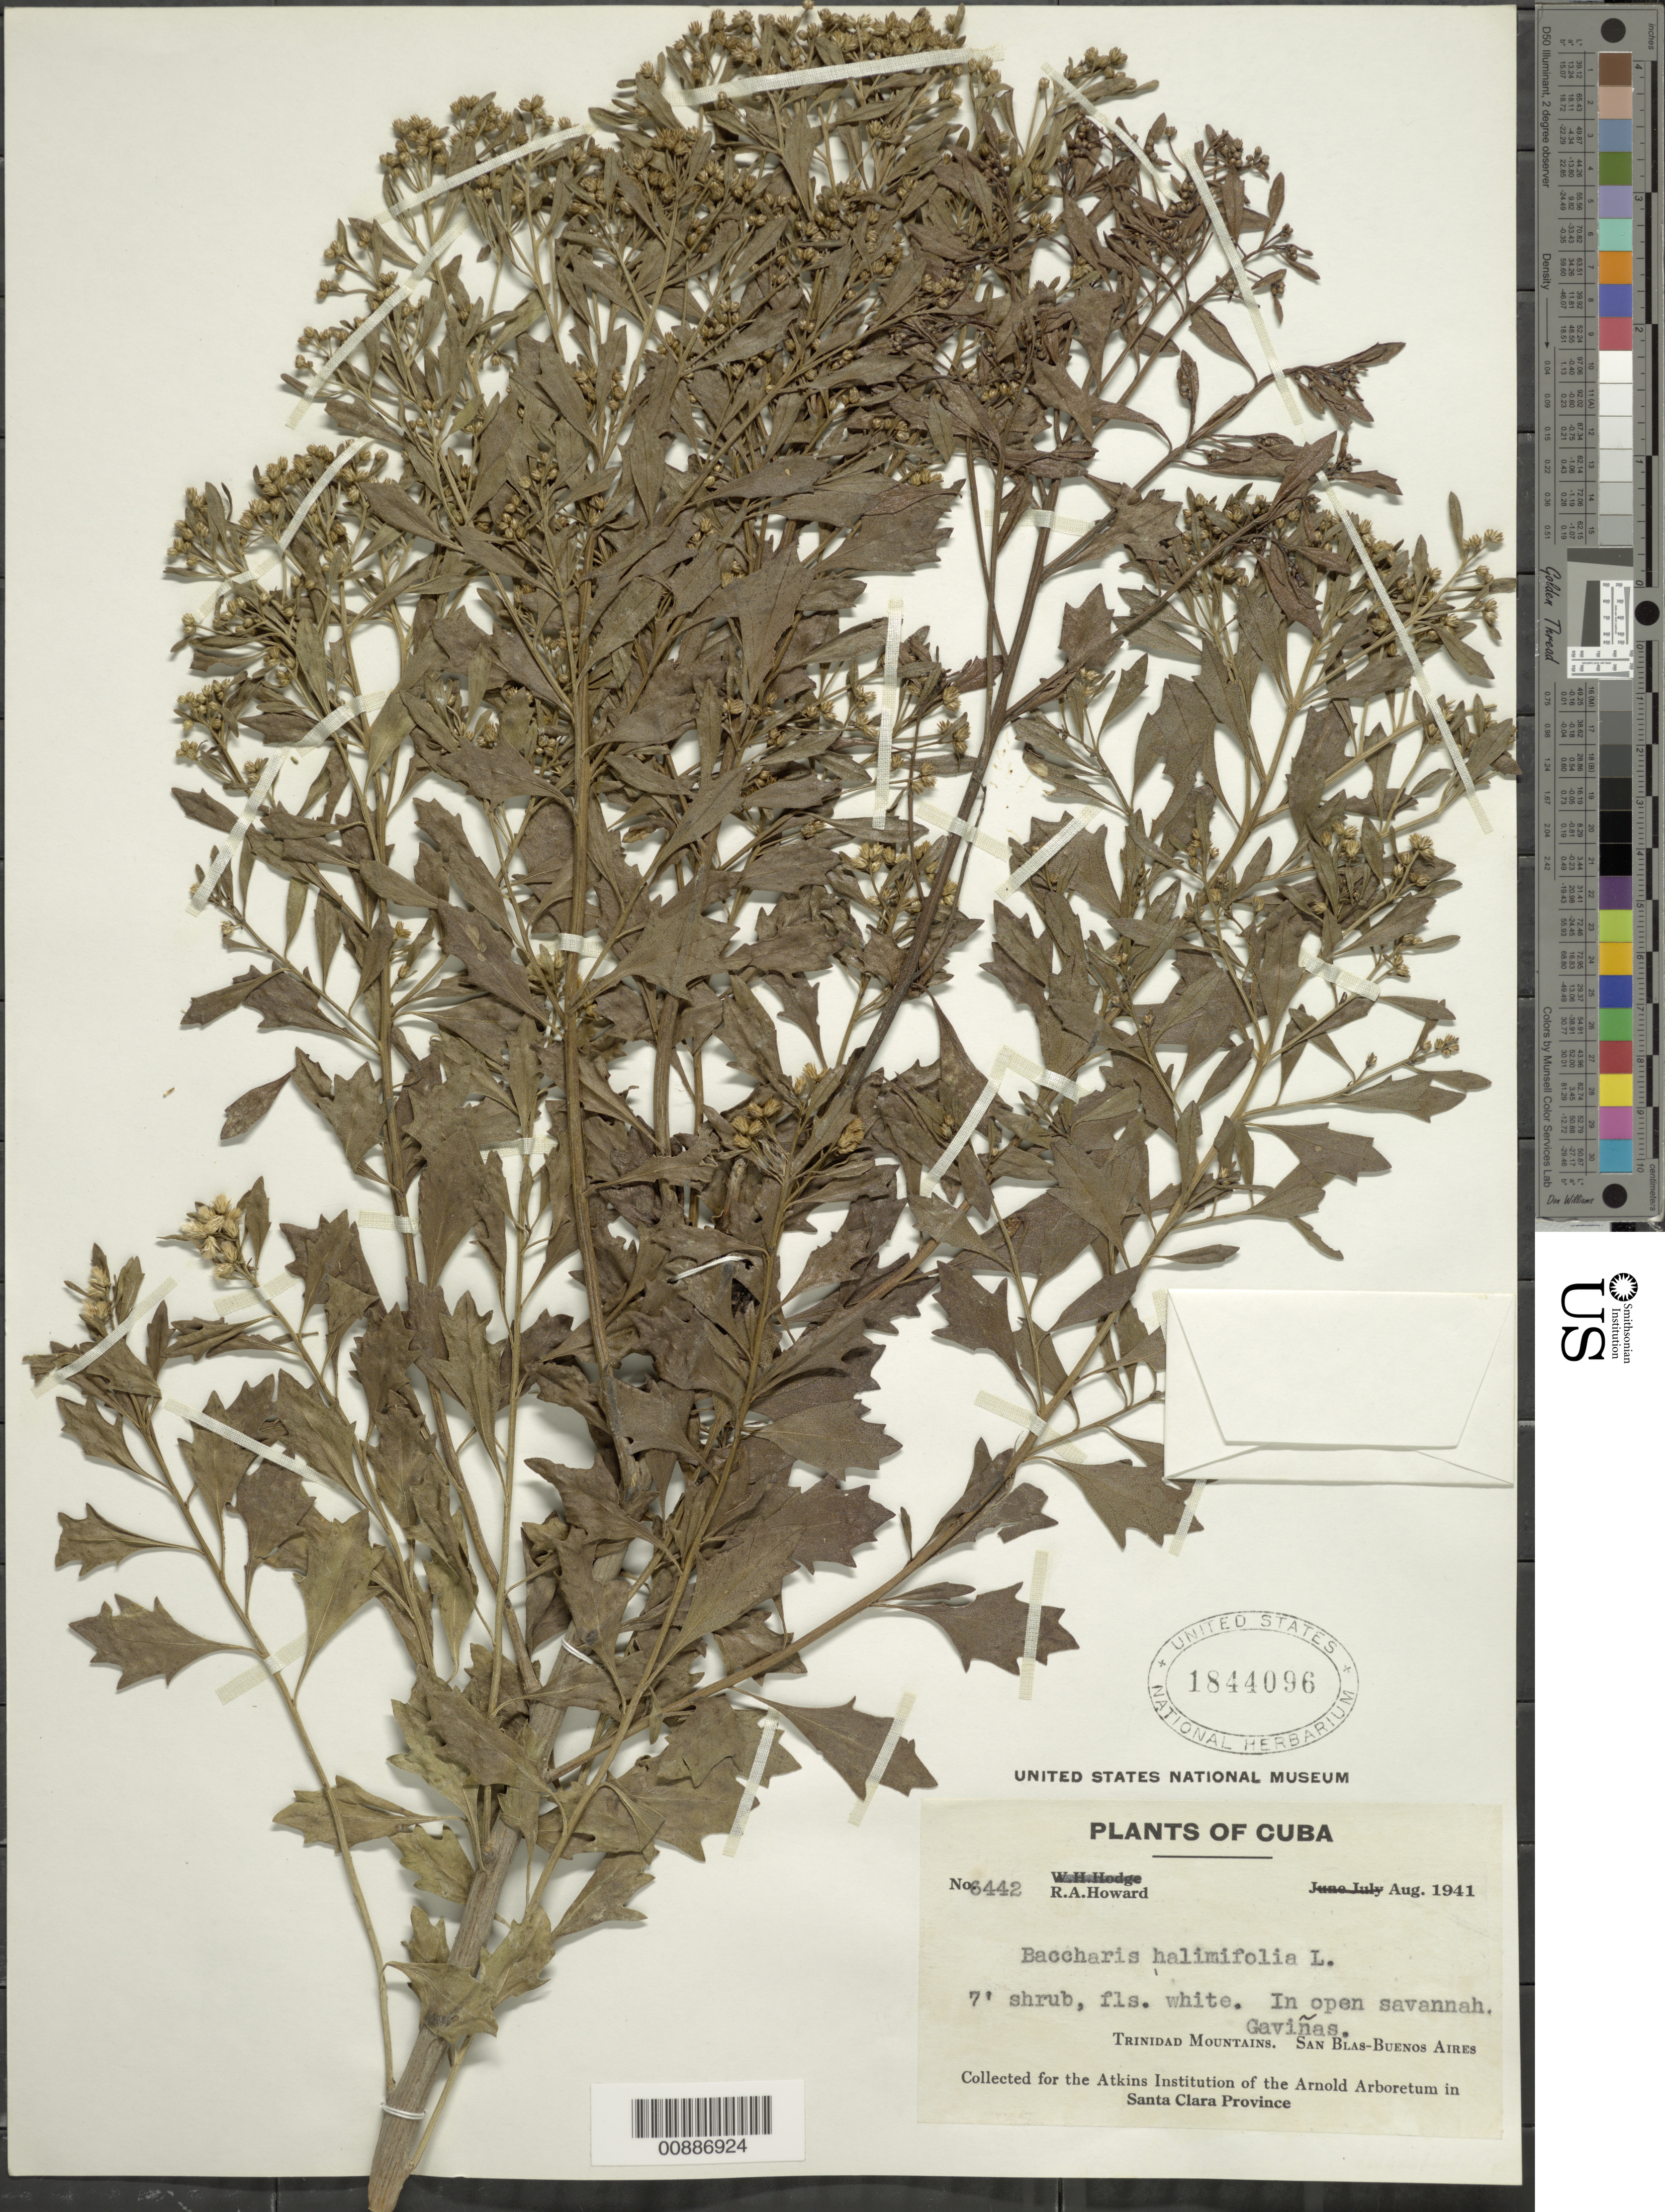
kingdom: Plantae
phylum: Tracheophyta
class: Magnoliopsida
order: Asterales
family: Asteraceae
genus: Baccharis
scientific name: Baccharis halimifolia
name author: L.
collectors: R. A. Howard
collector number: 6442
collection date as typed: Aug 1941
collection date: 1941-08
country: Cuba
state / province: Las Villas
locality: Trinidad Mountains. San Blas-Buenos Aires. Gaviñas.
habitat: In open savannah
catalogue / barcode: US 1844096